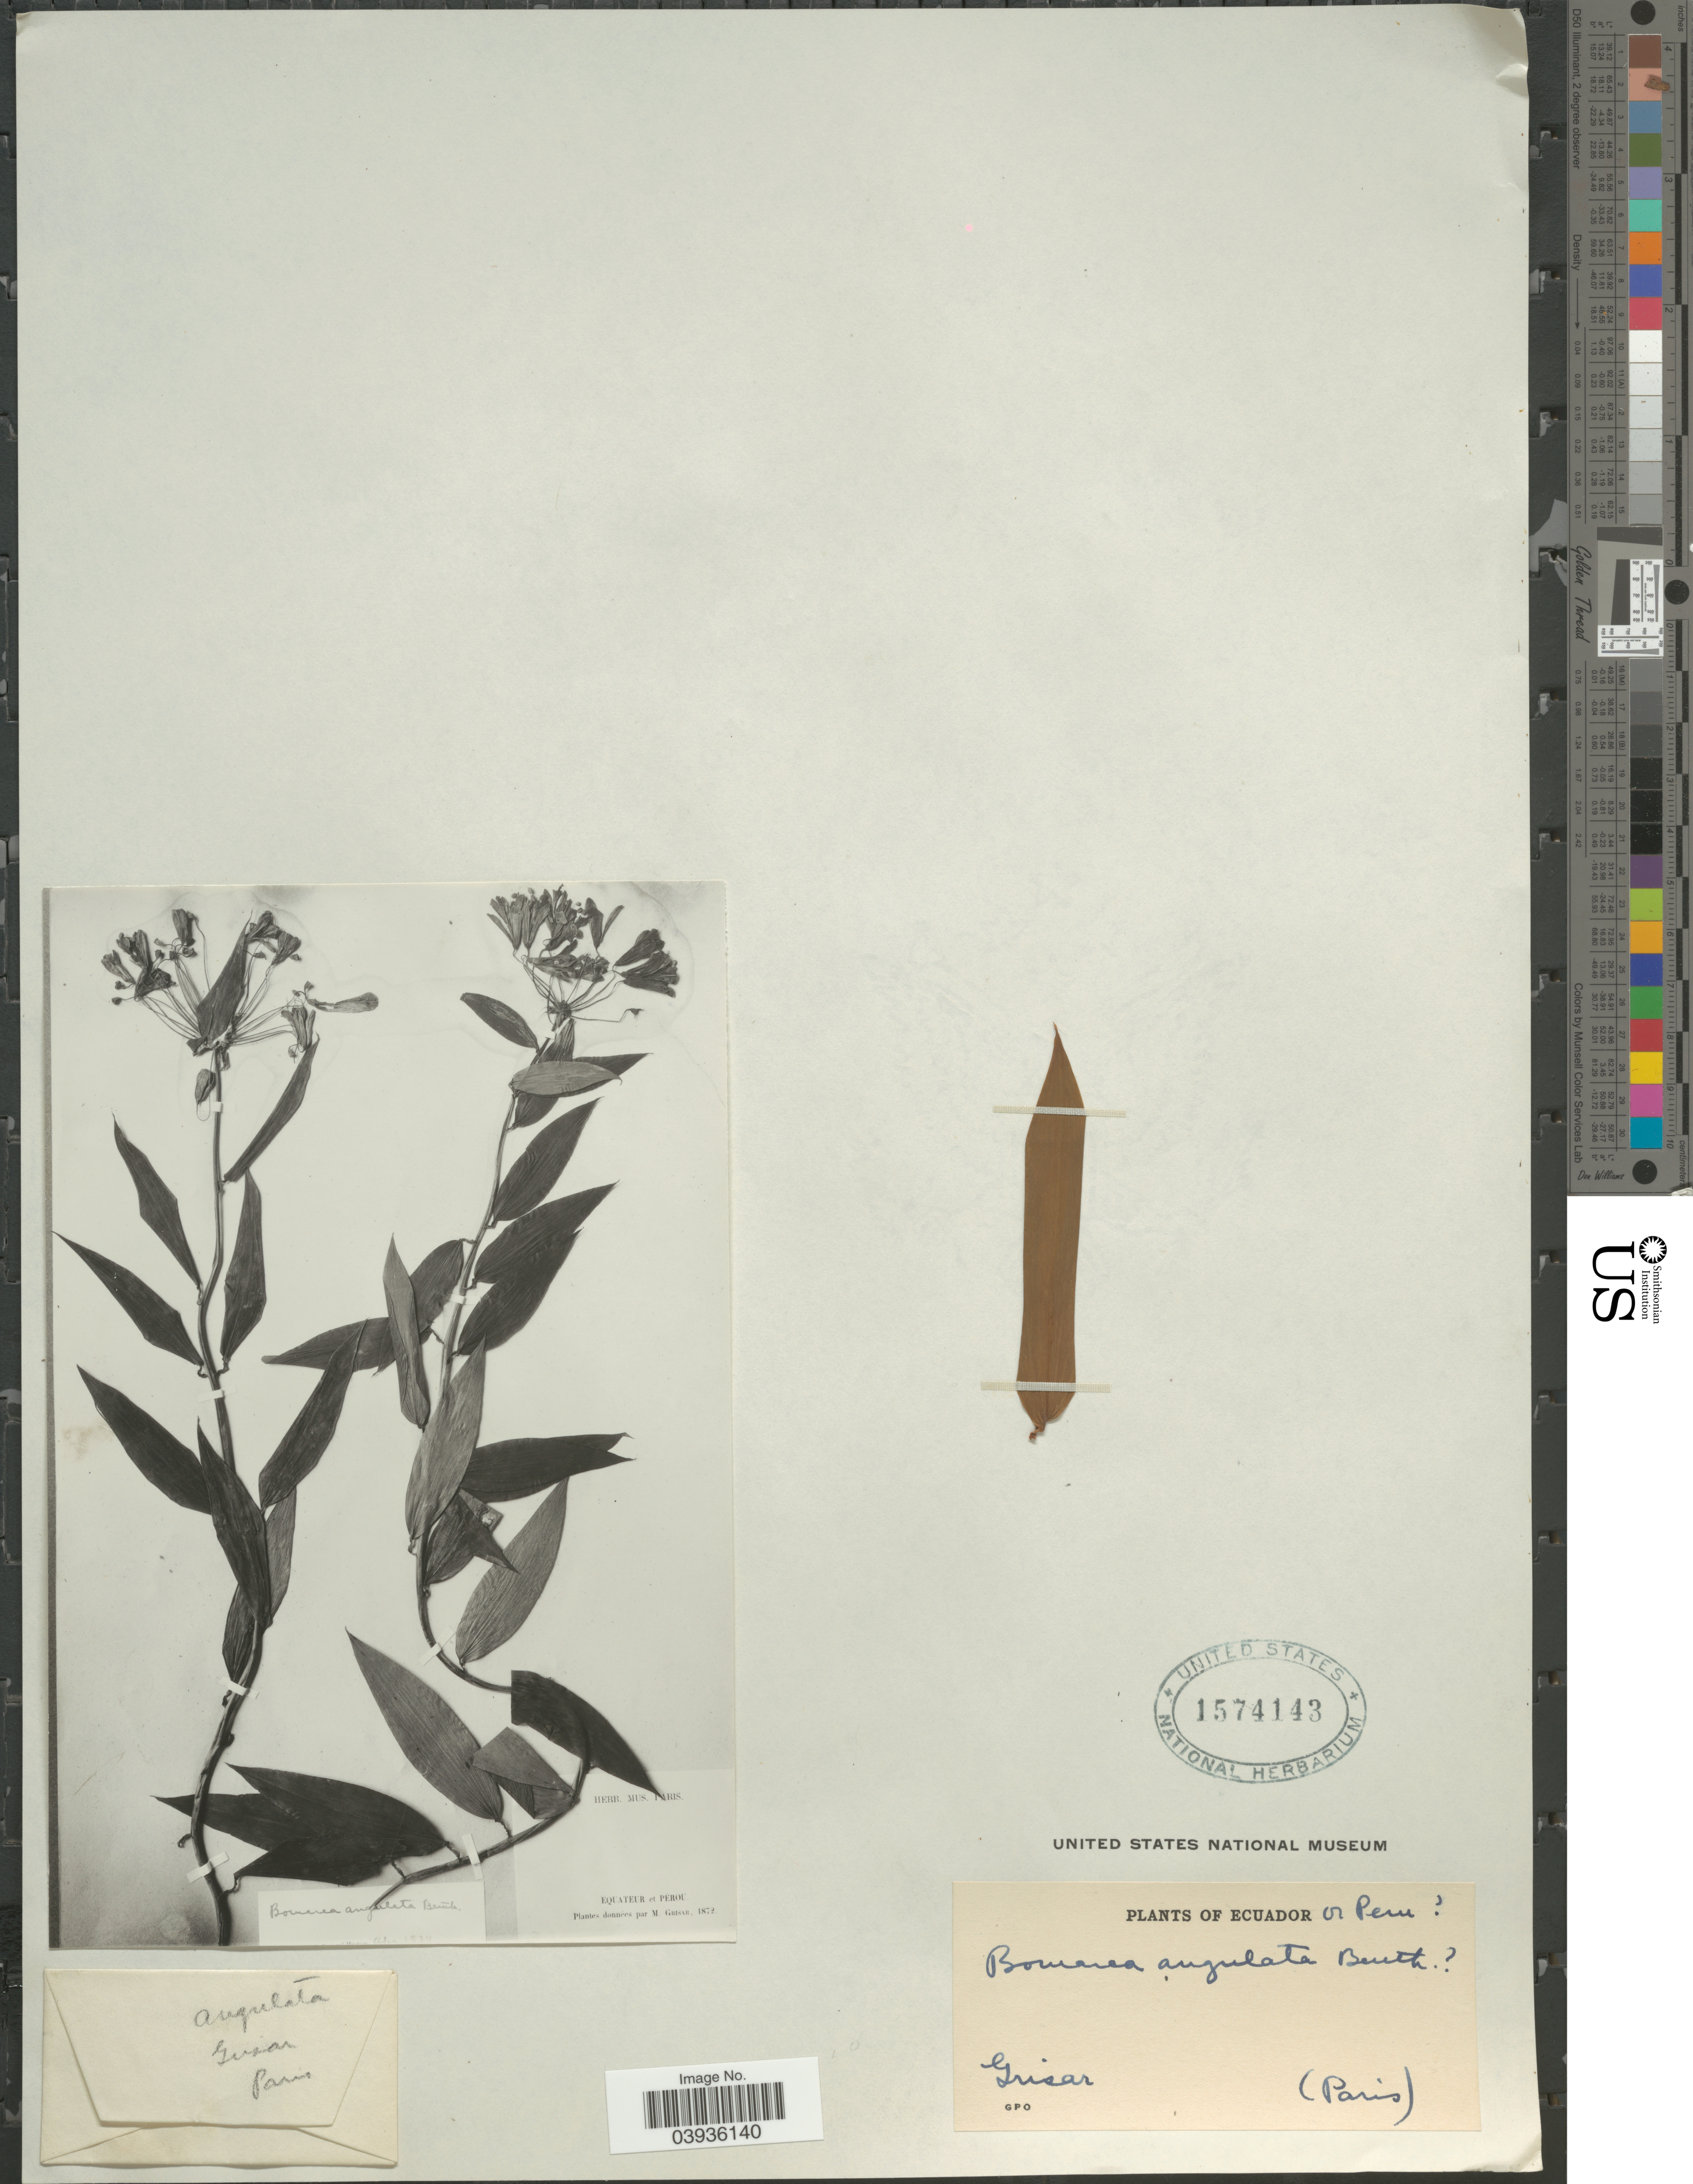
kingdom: Plantae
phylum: Tracheophyta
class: Liliopsida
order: Liliales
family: Alstroemeriaceae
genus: Bomarea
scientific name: Bomarea angulata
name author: Benth.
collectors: -. Grisar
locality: Ecuador or Peru [unsure placement] (Paris).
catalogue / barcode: US 1574143